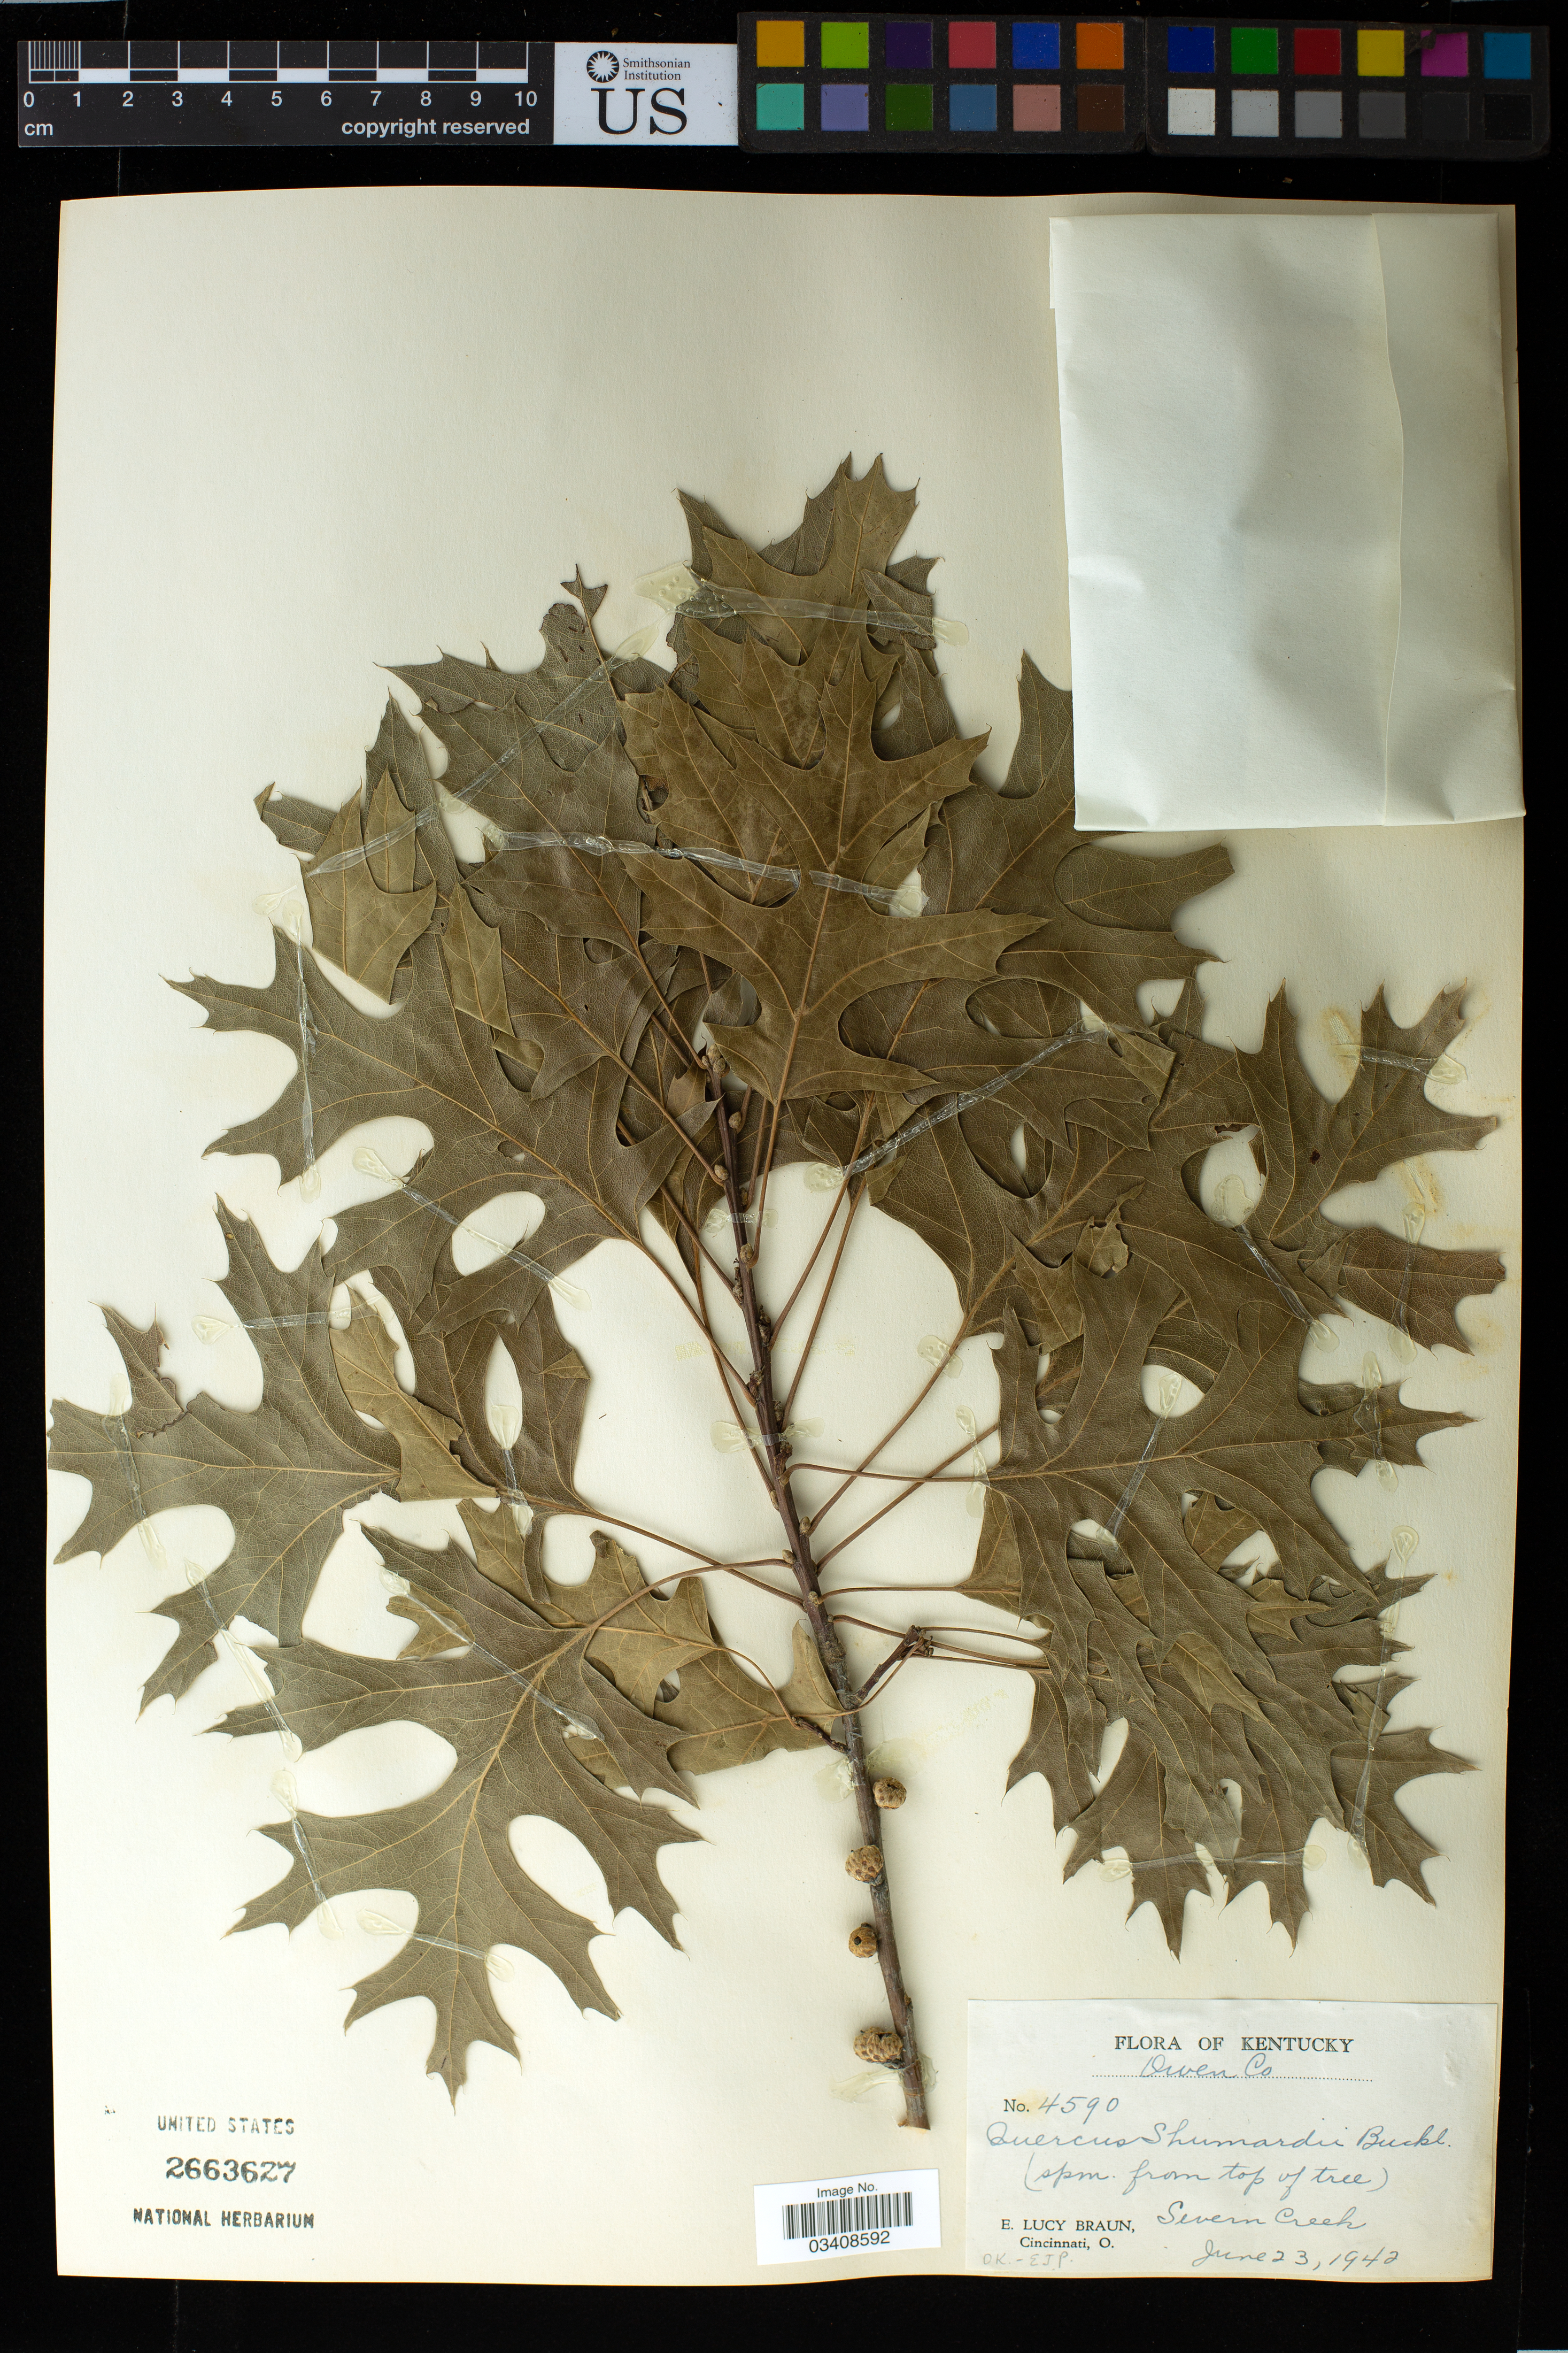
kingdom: Plantae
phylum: Tracheophyta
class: Magnoliopsida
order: Fagales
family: Fagaceae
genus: Quercus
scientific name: Quercus shumardii var. schneckii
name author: (Britton) Sarg.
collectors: E. L. Braun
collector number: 4590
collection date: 1942-06-23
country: United States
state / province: Kentucky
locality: Seven Creek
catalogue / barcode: US 2663627